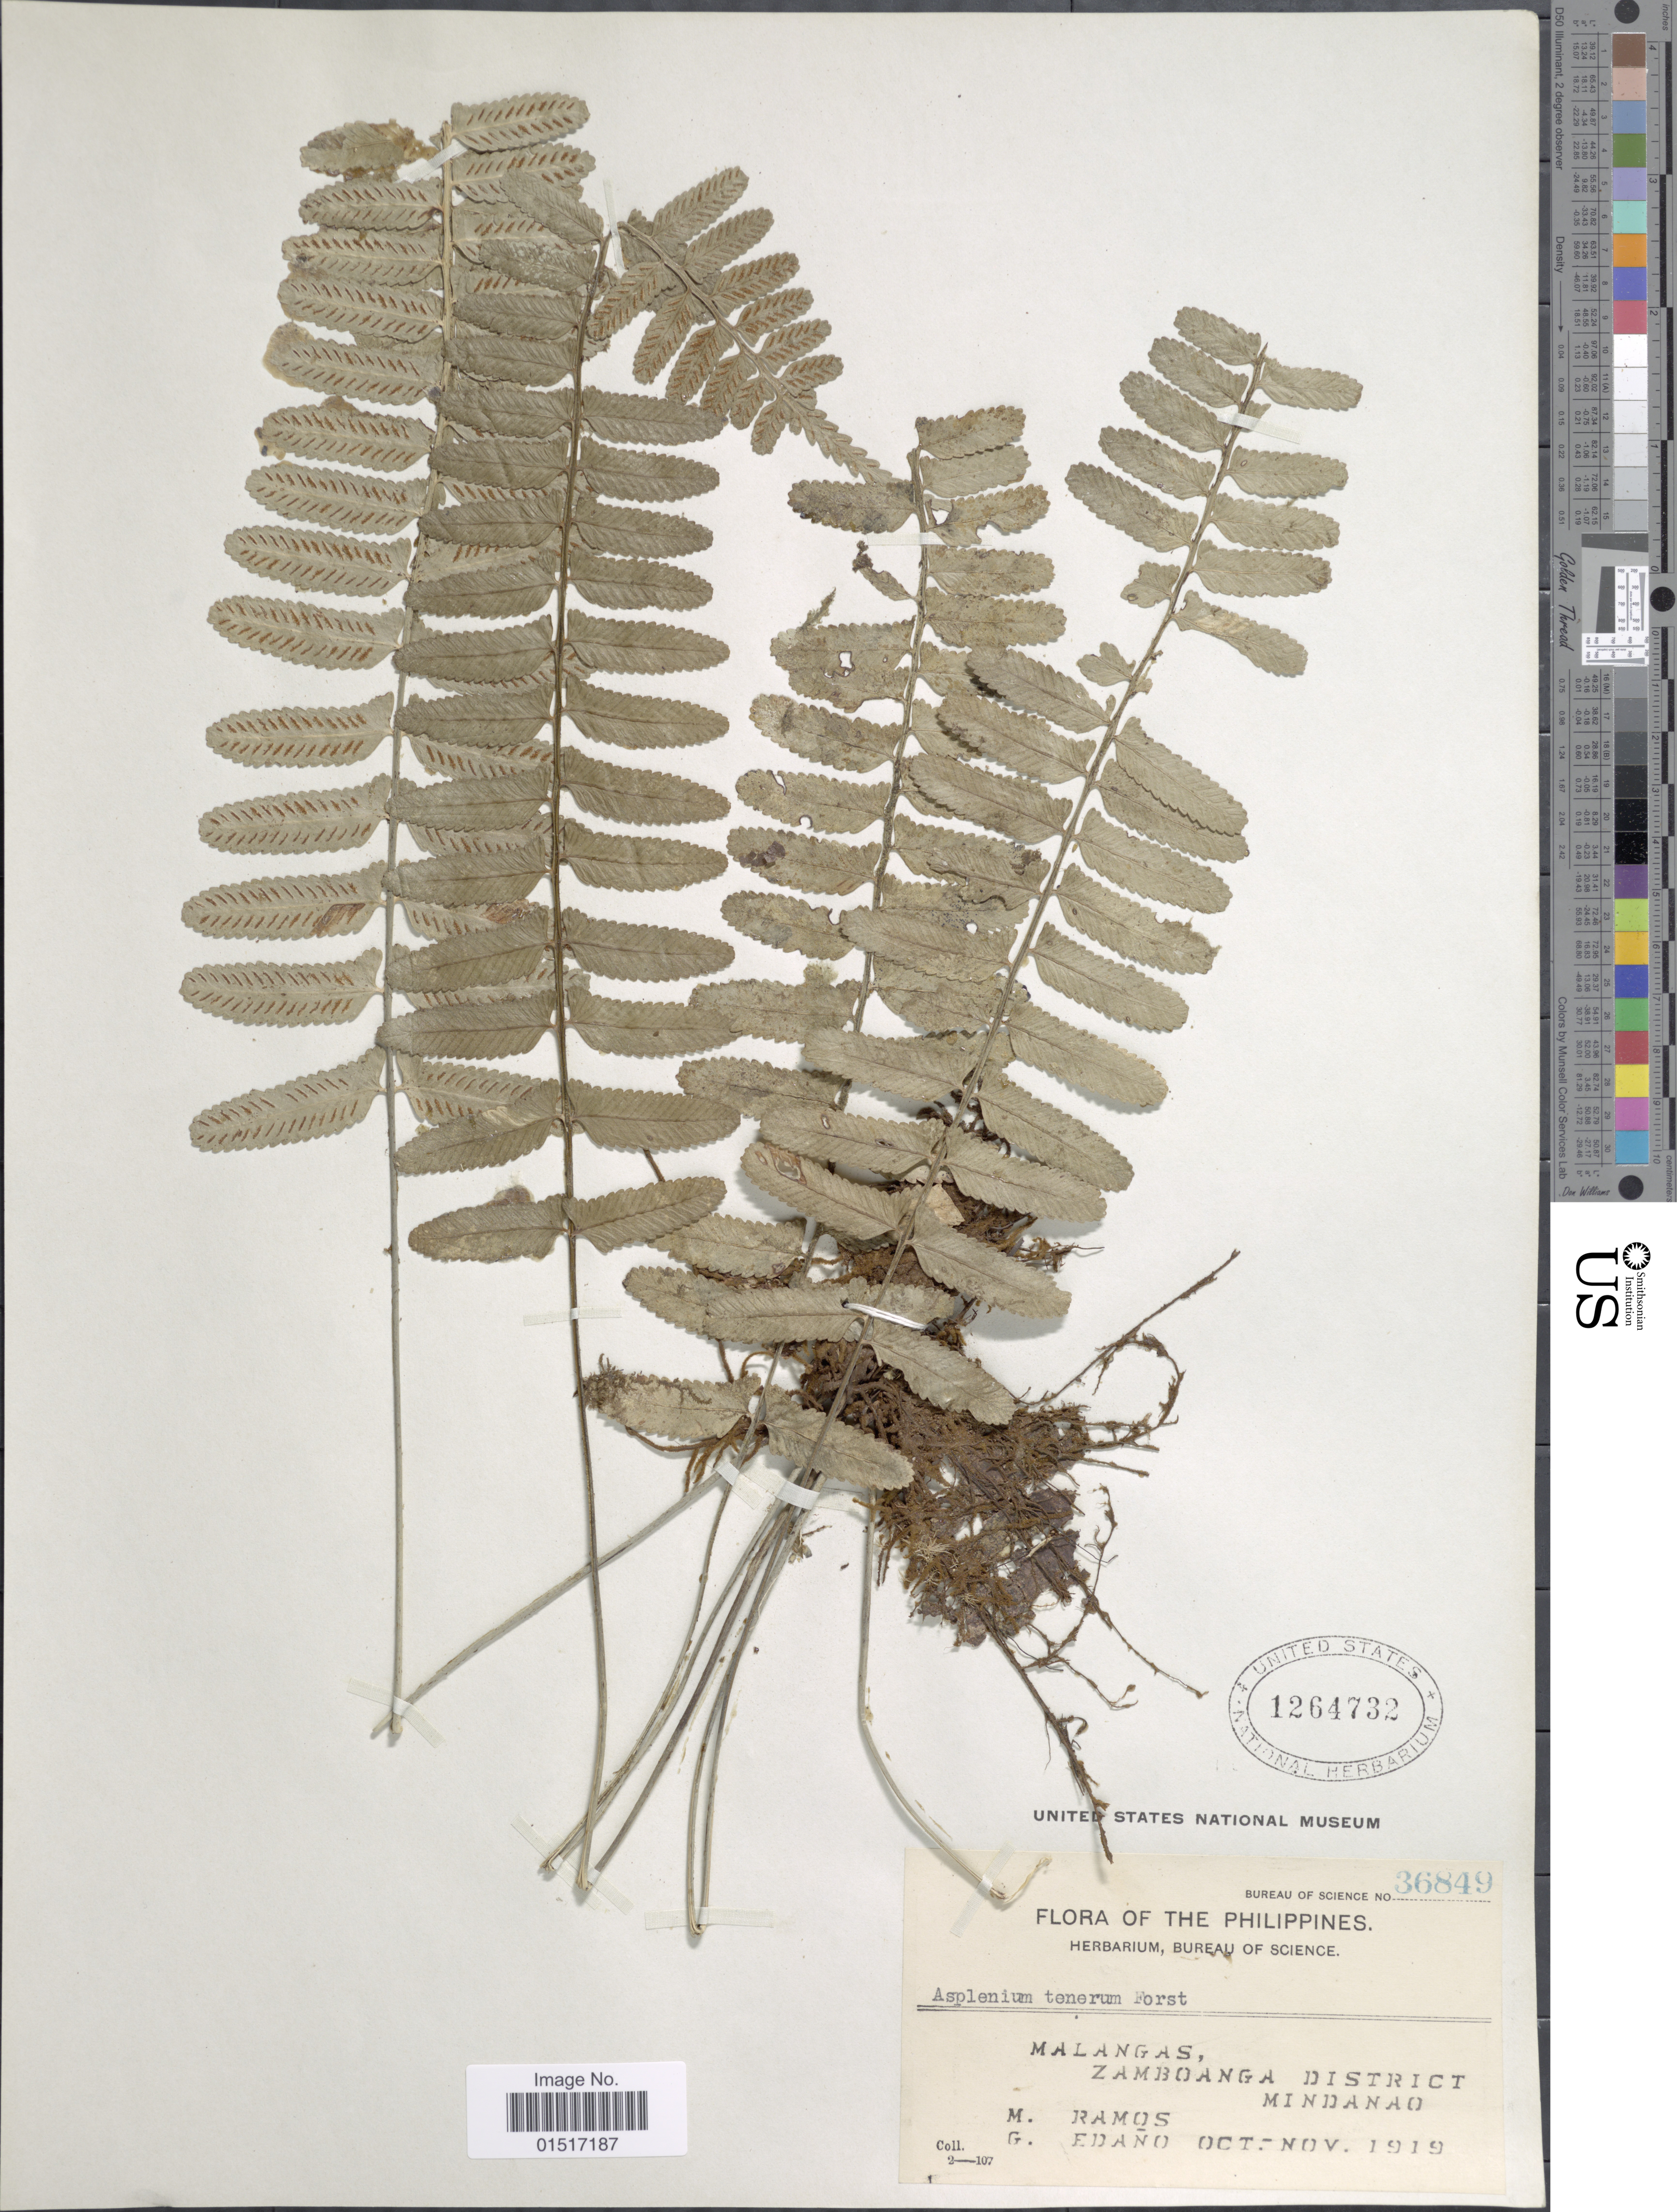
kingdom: Plantae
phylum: Tracheophyta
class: Polypodiopsida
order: Polypodiales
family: Aspleniaceae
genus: Asplenium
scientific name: Asplenium tenerum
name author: G. Forst.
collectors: M. Ramos & G. Edaño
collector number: Bureau of Science 36849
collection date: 1919-10/1919-11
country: Philippines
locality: Malangas, Zamboanga District. Mindanao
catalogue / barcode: US 1264732